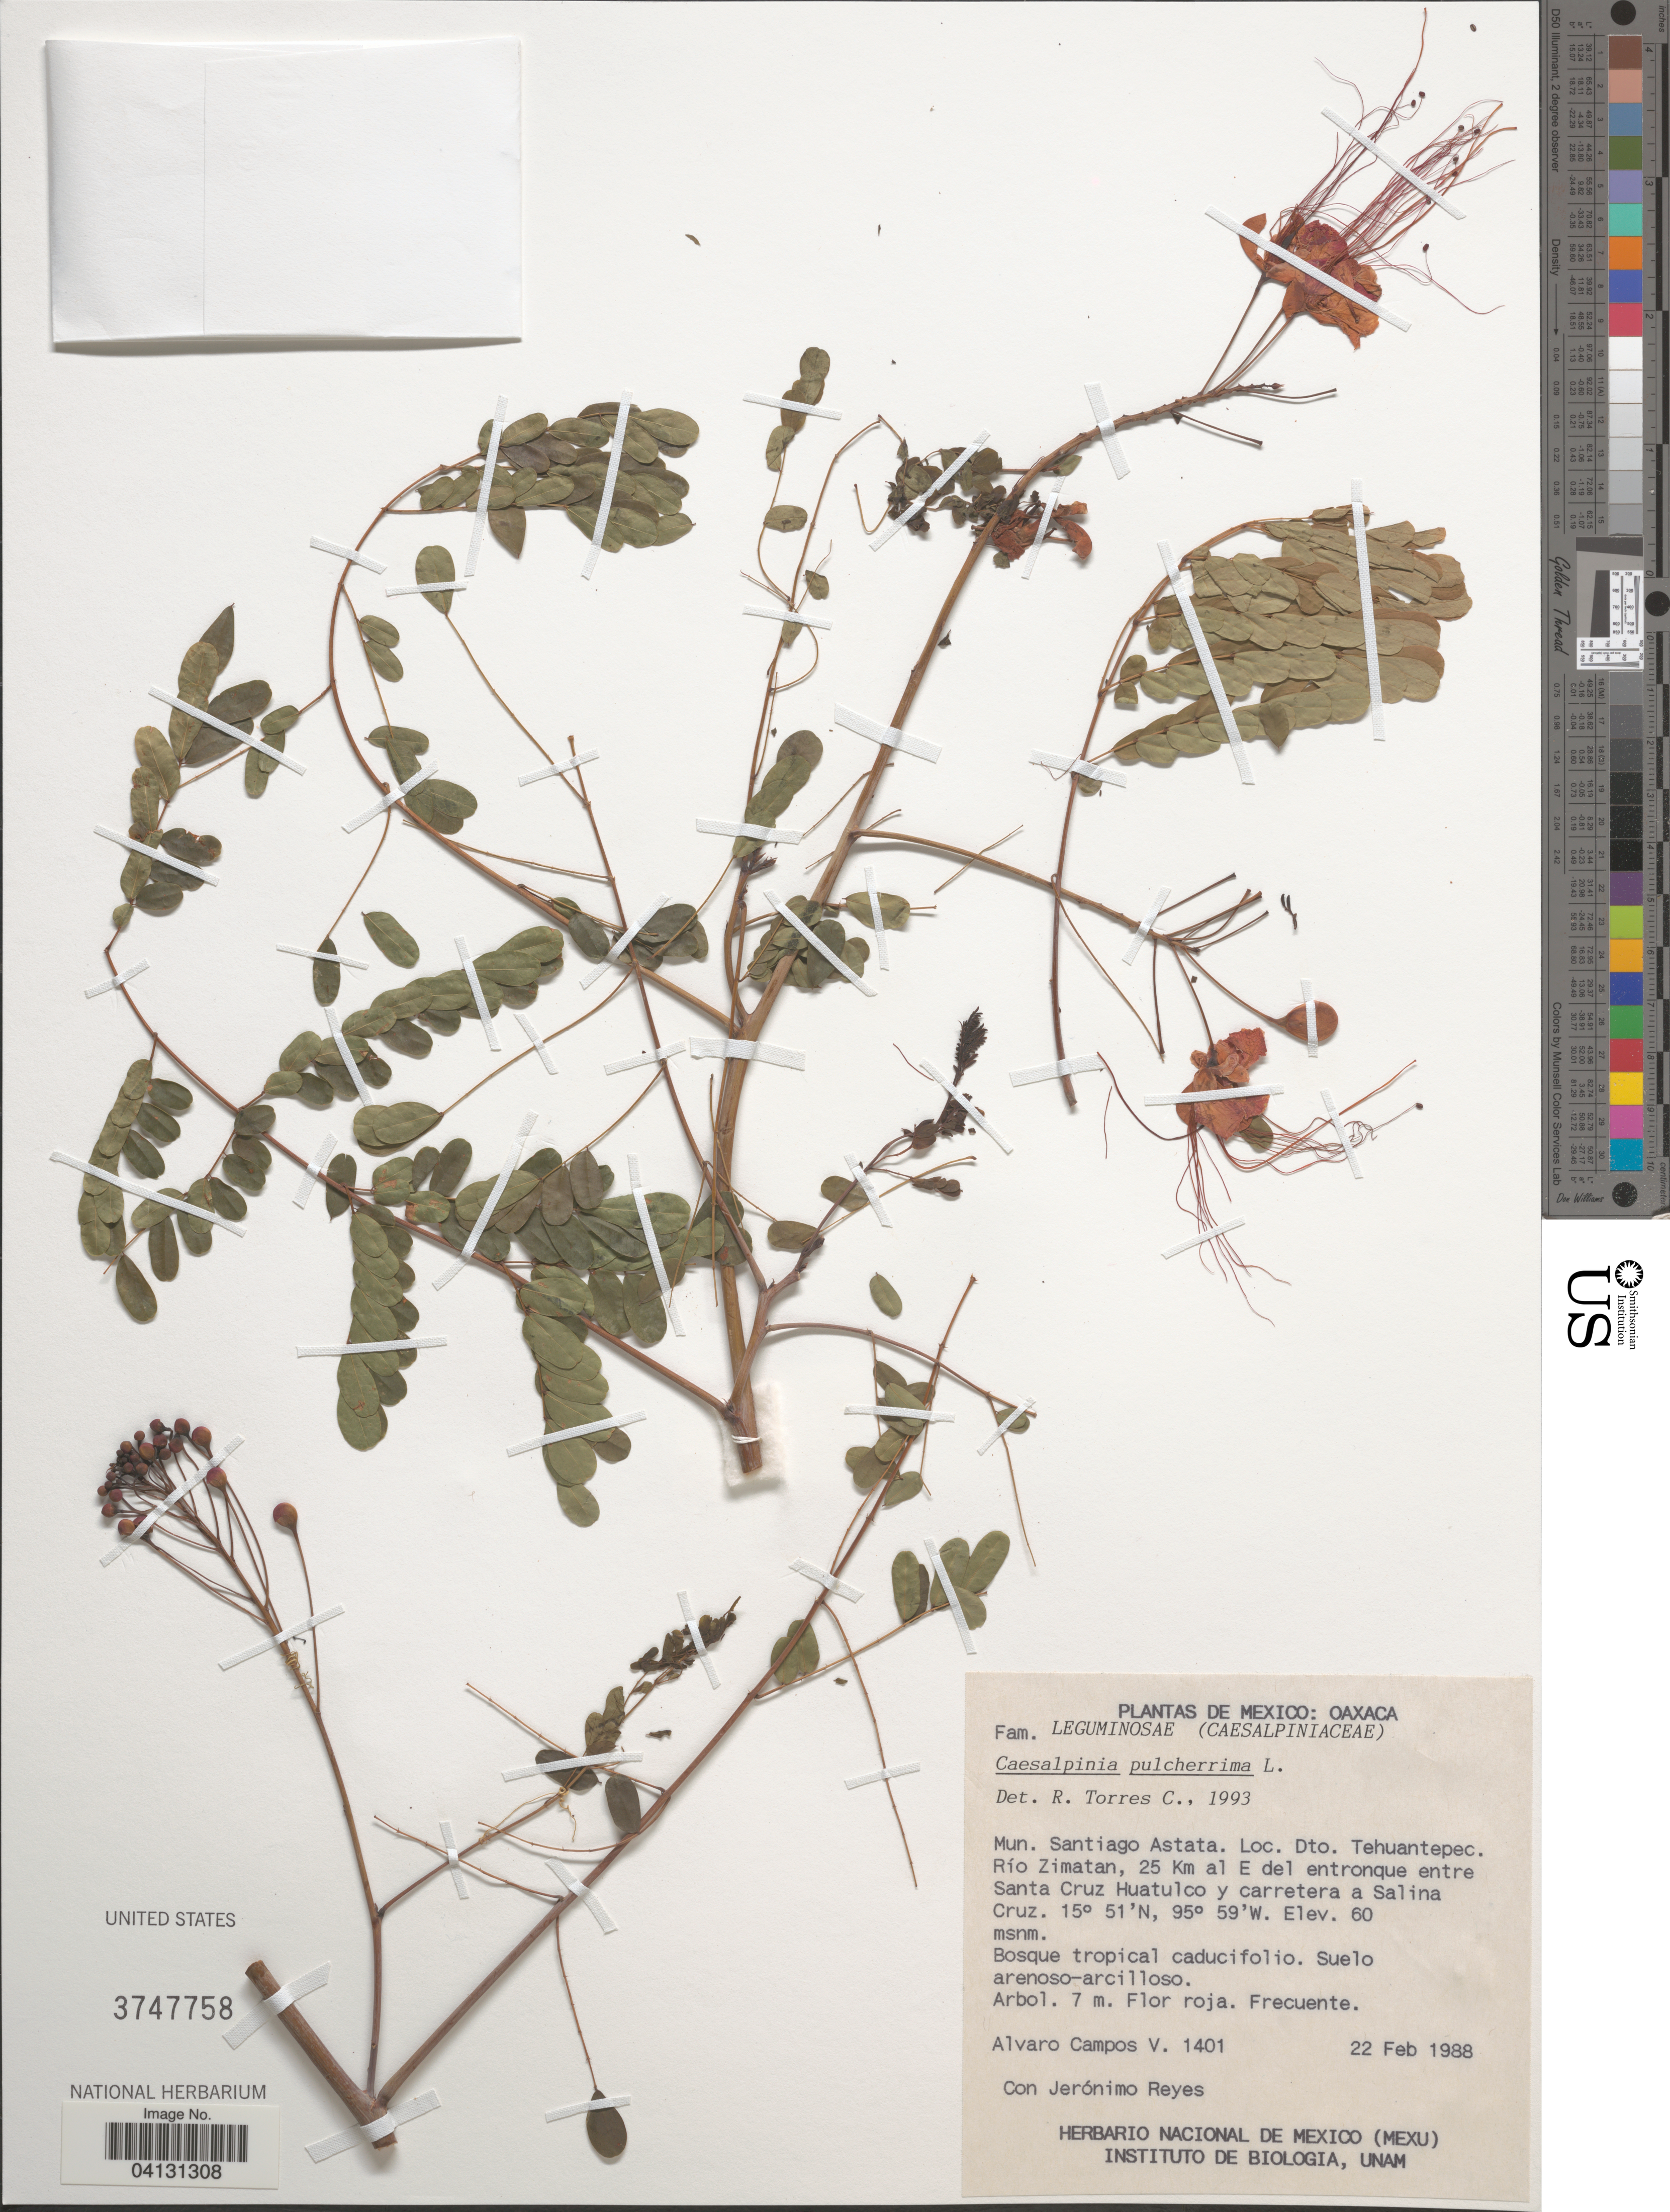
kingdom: Plantae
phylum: Tracheophyta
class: Magnoliopsida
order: Fabales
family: Fabaceae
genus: Caesalpinia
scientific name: Caesalpinia pulcherrima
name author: (L.) Sw.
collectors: A. Campos V. & J. Reyes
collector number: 1401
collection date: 1988-02-22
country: Mexico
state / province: Oaxaca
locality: Mun. Santiago Astata. Dto. Tehuantepec. Río Zimatan, 25 Km al E del entronque entre Santa Cruz Huatulco y carretera a Salina Cruz.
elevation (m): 60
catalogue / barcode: US 3747758